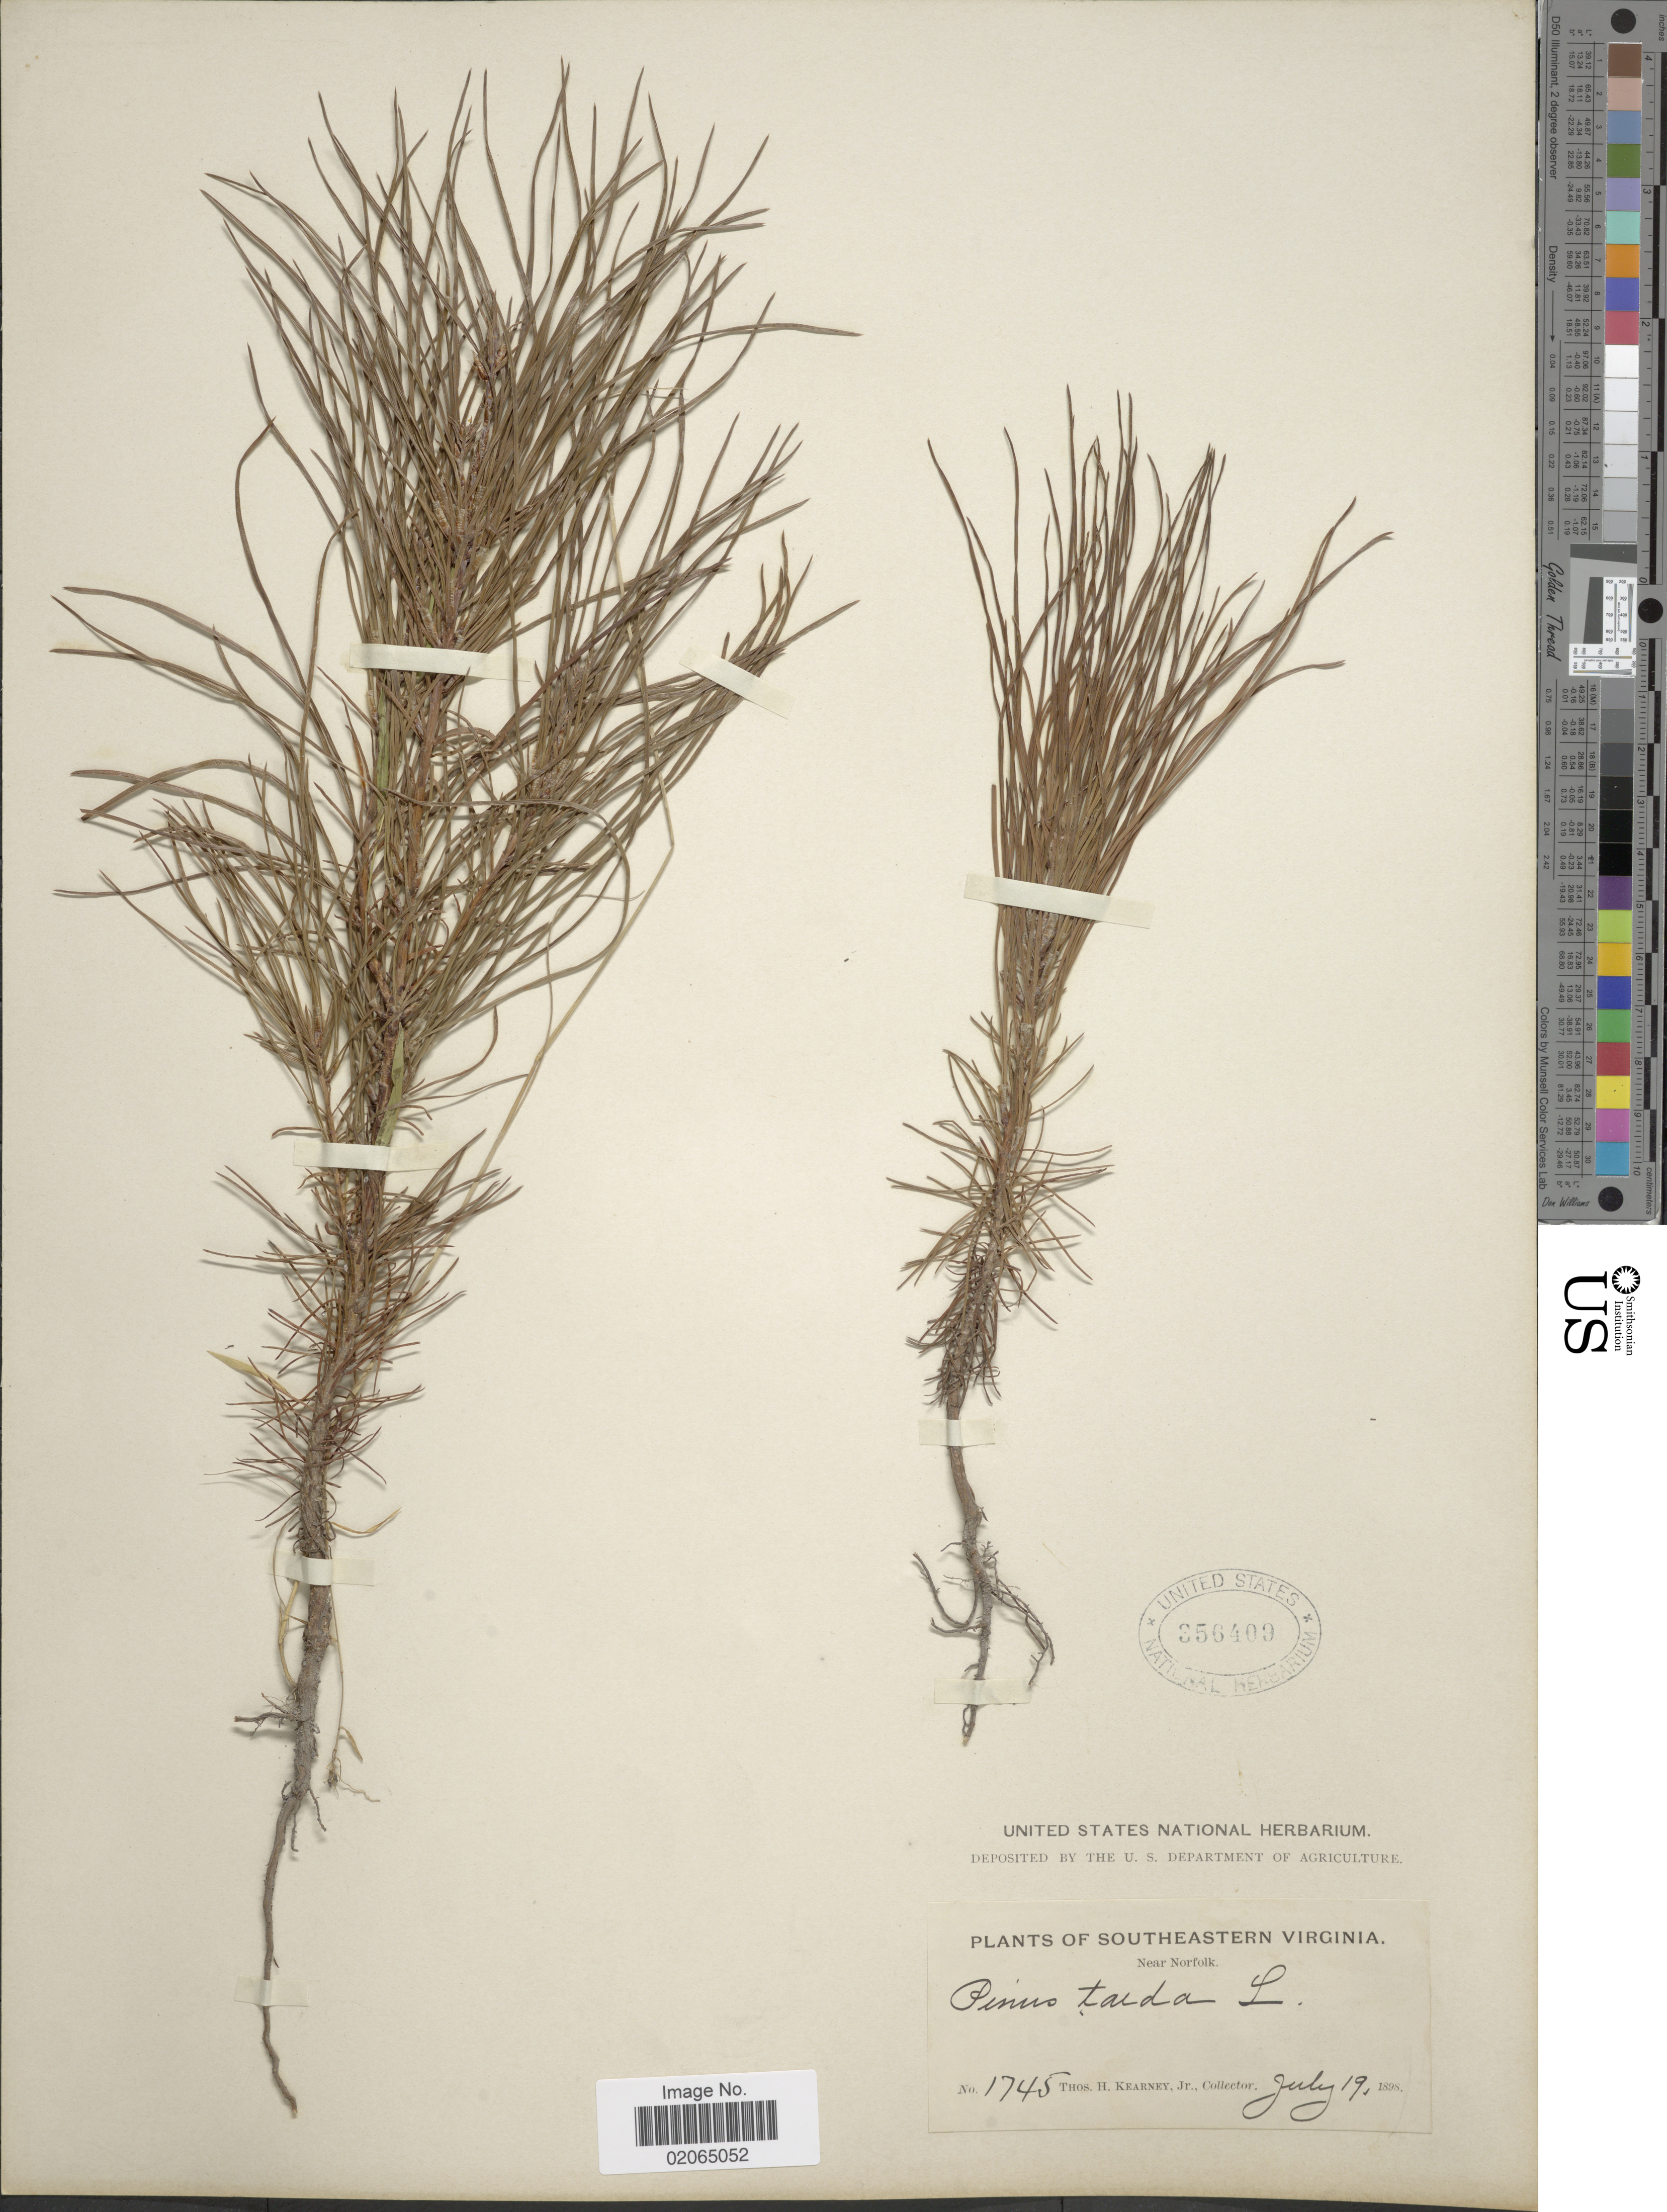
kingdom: Plantae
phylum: Tracheophyta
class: Pinopsida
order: Pinales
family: Pinaceae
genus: Pinus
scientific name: Pinus taeda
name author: L.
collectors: T. H. Kearney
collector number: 1745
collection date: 1898-07-19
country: United States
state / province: Virginia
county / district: City of Norfolk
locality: Southeastern Virginia, Near Norfolk County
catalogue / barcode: US 356409